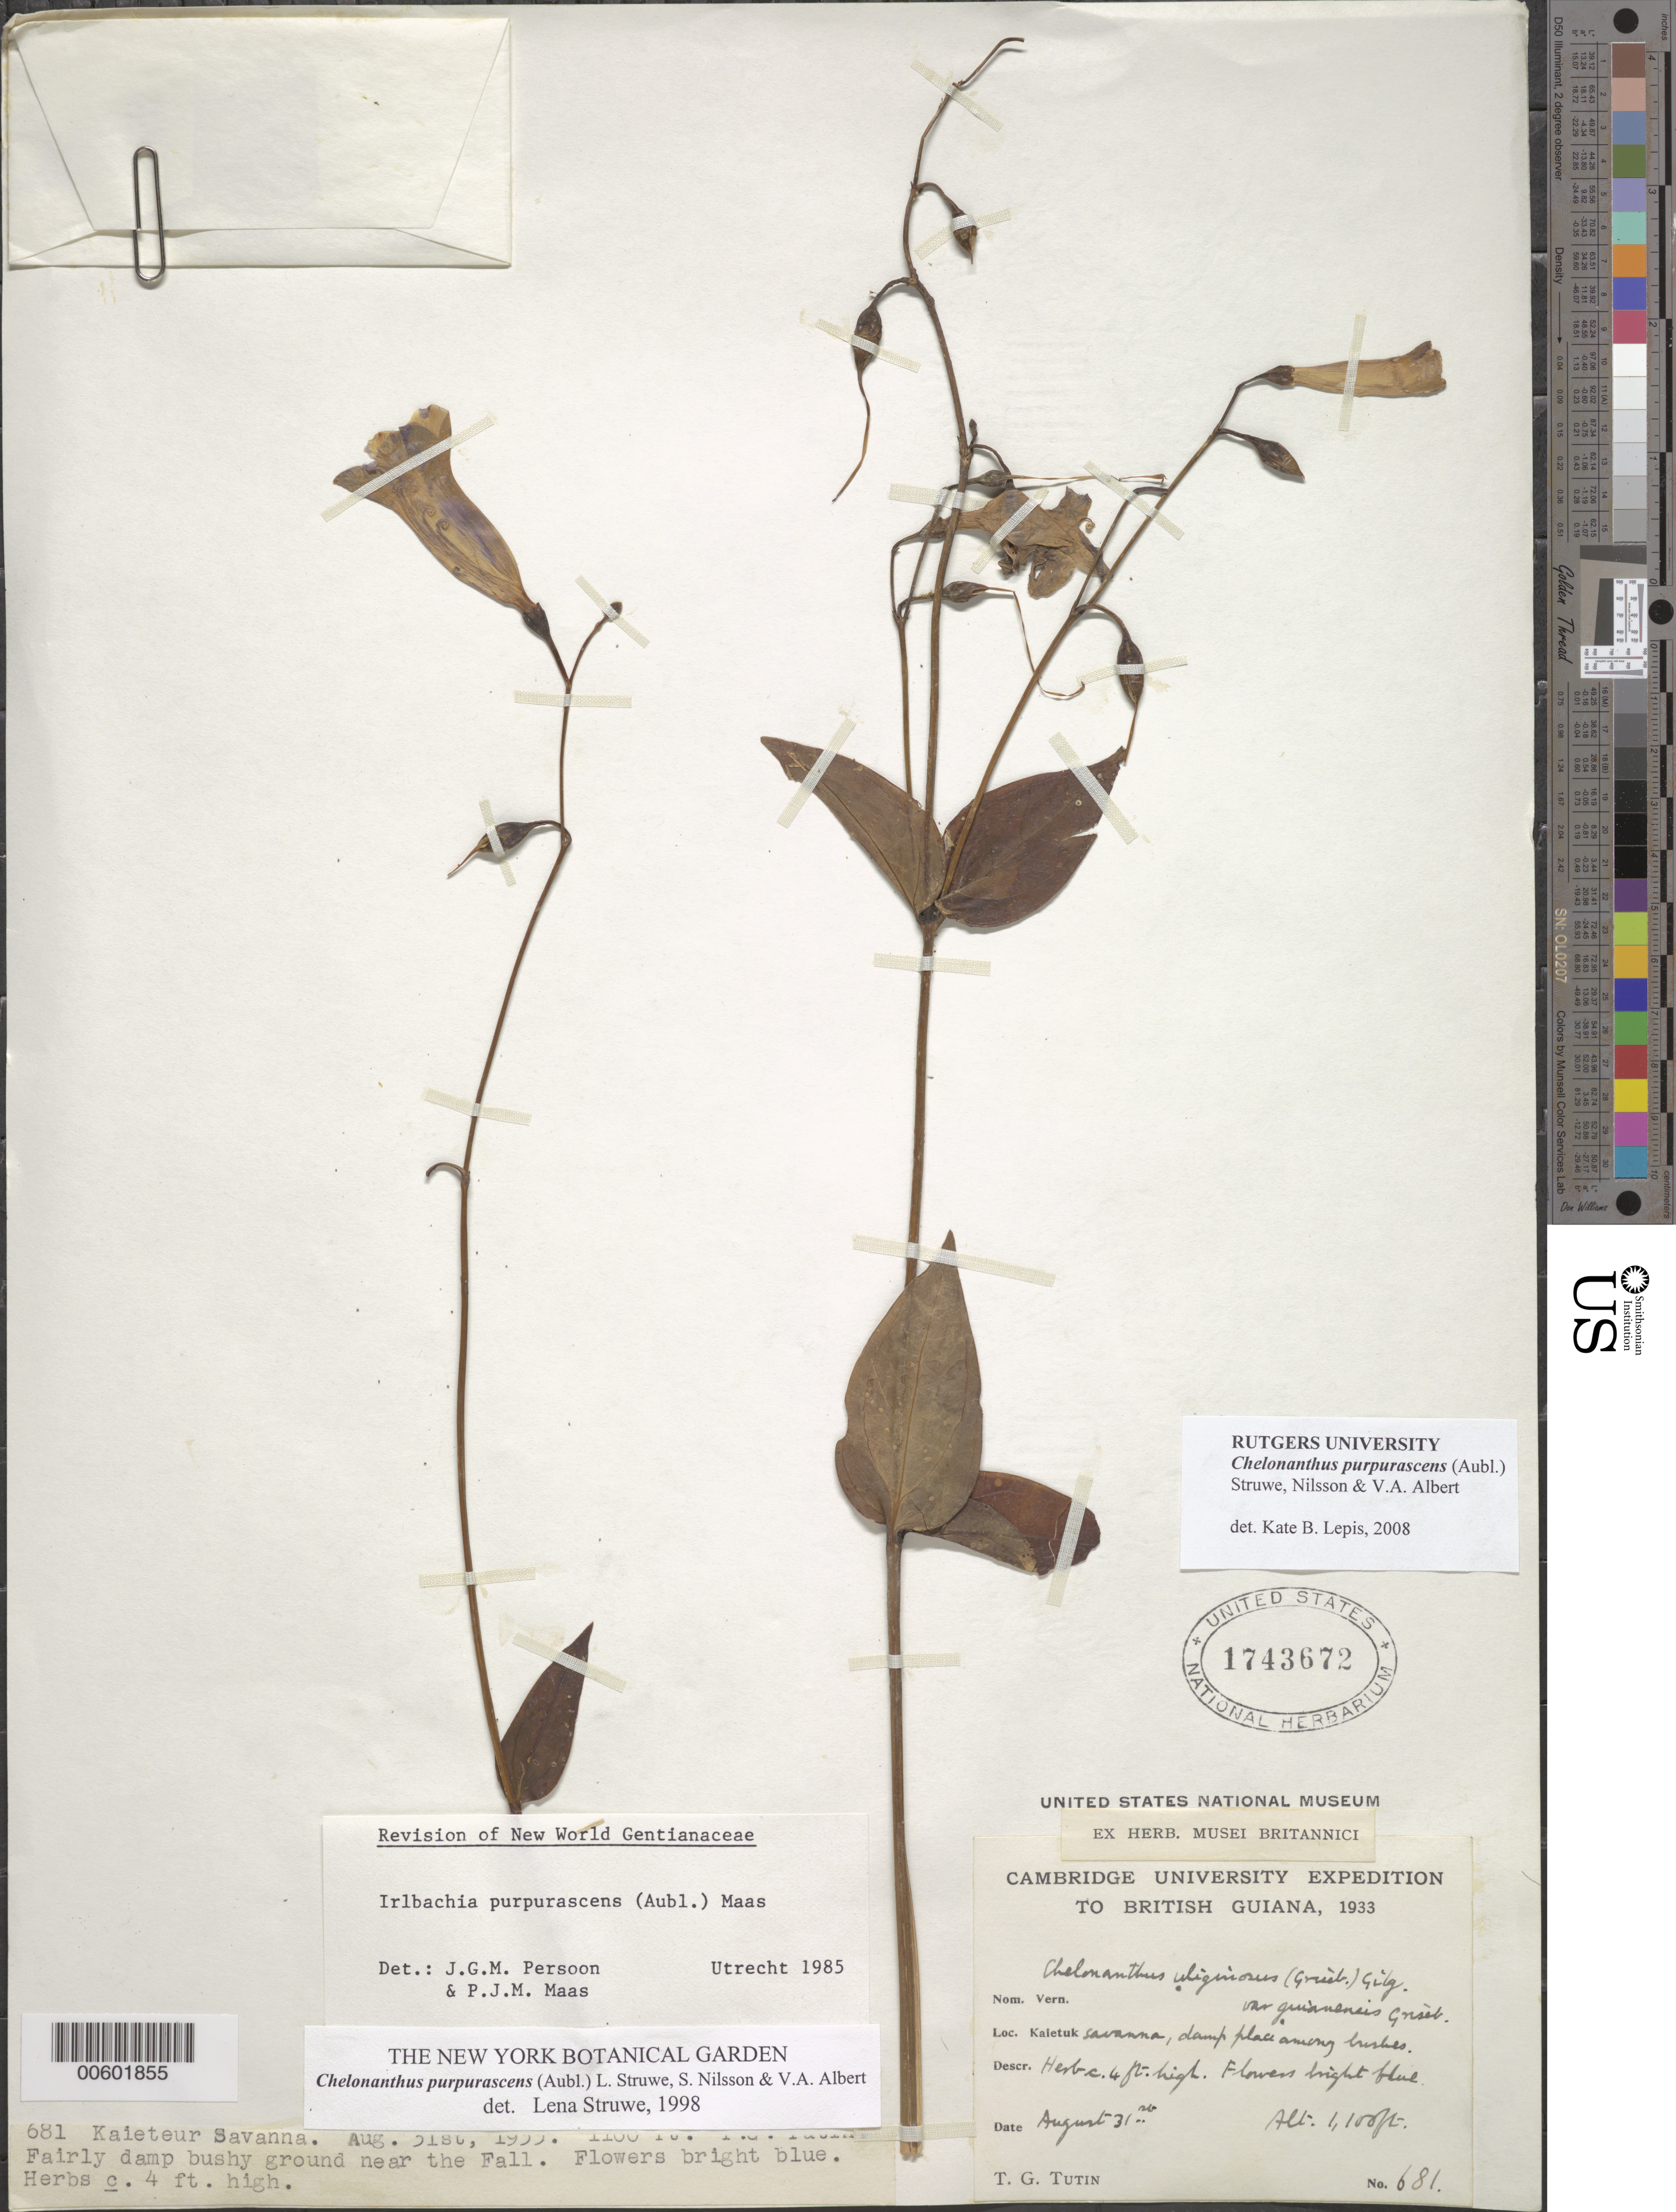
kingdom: Plantae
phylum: Tracheophyta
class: Magnoliopsida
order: Gentianales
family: Gentianaceae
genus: Chelonanthus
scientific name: Chelonanthus purpurascens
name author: (Aubl.) Struwe et al.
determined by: Struwe, L.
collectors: T. G. Tutin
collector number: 681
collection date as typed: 31-Aug-33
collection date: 1933-08-31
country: Guyana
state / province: Potaro-Siparuni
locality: Kaieteur Savanna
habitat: Savanna, damp place among bushes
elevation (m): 335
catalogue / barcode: US 1743672